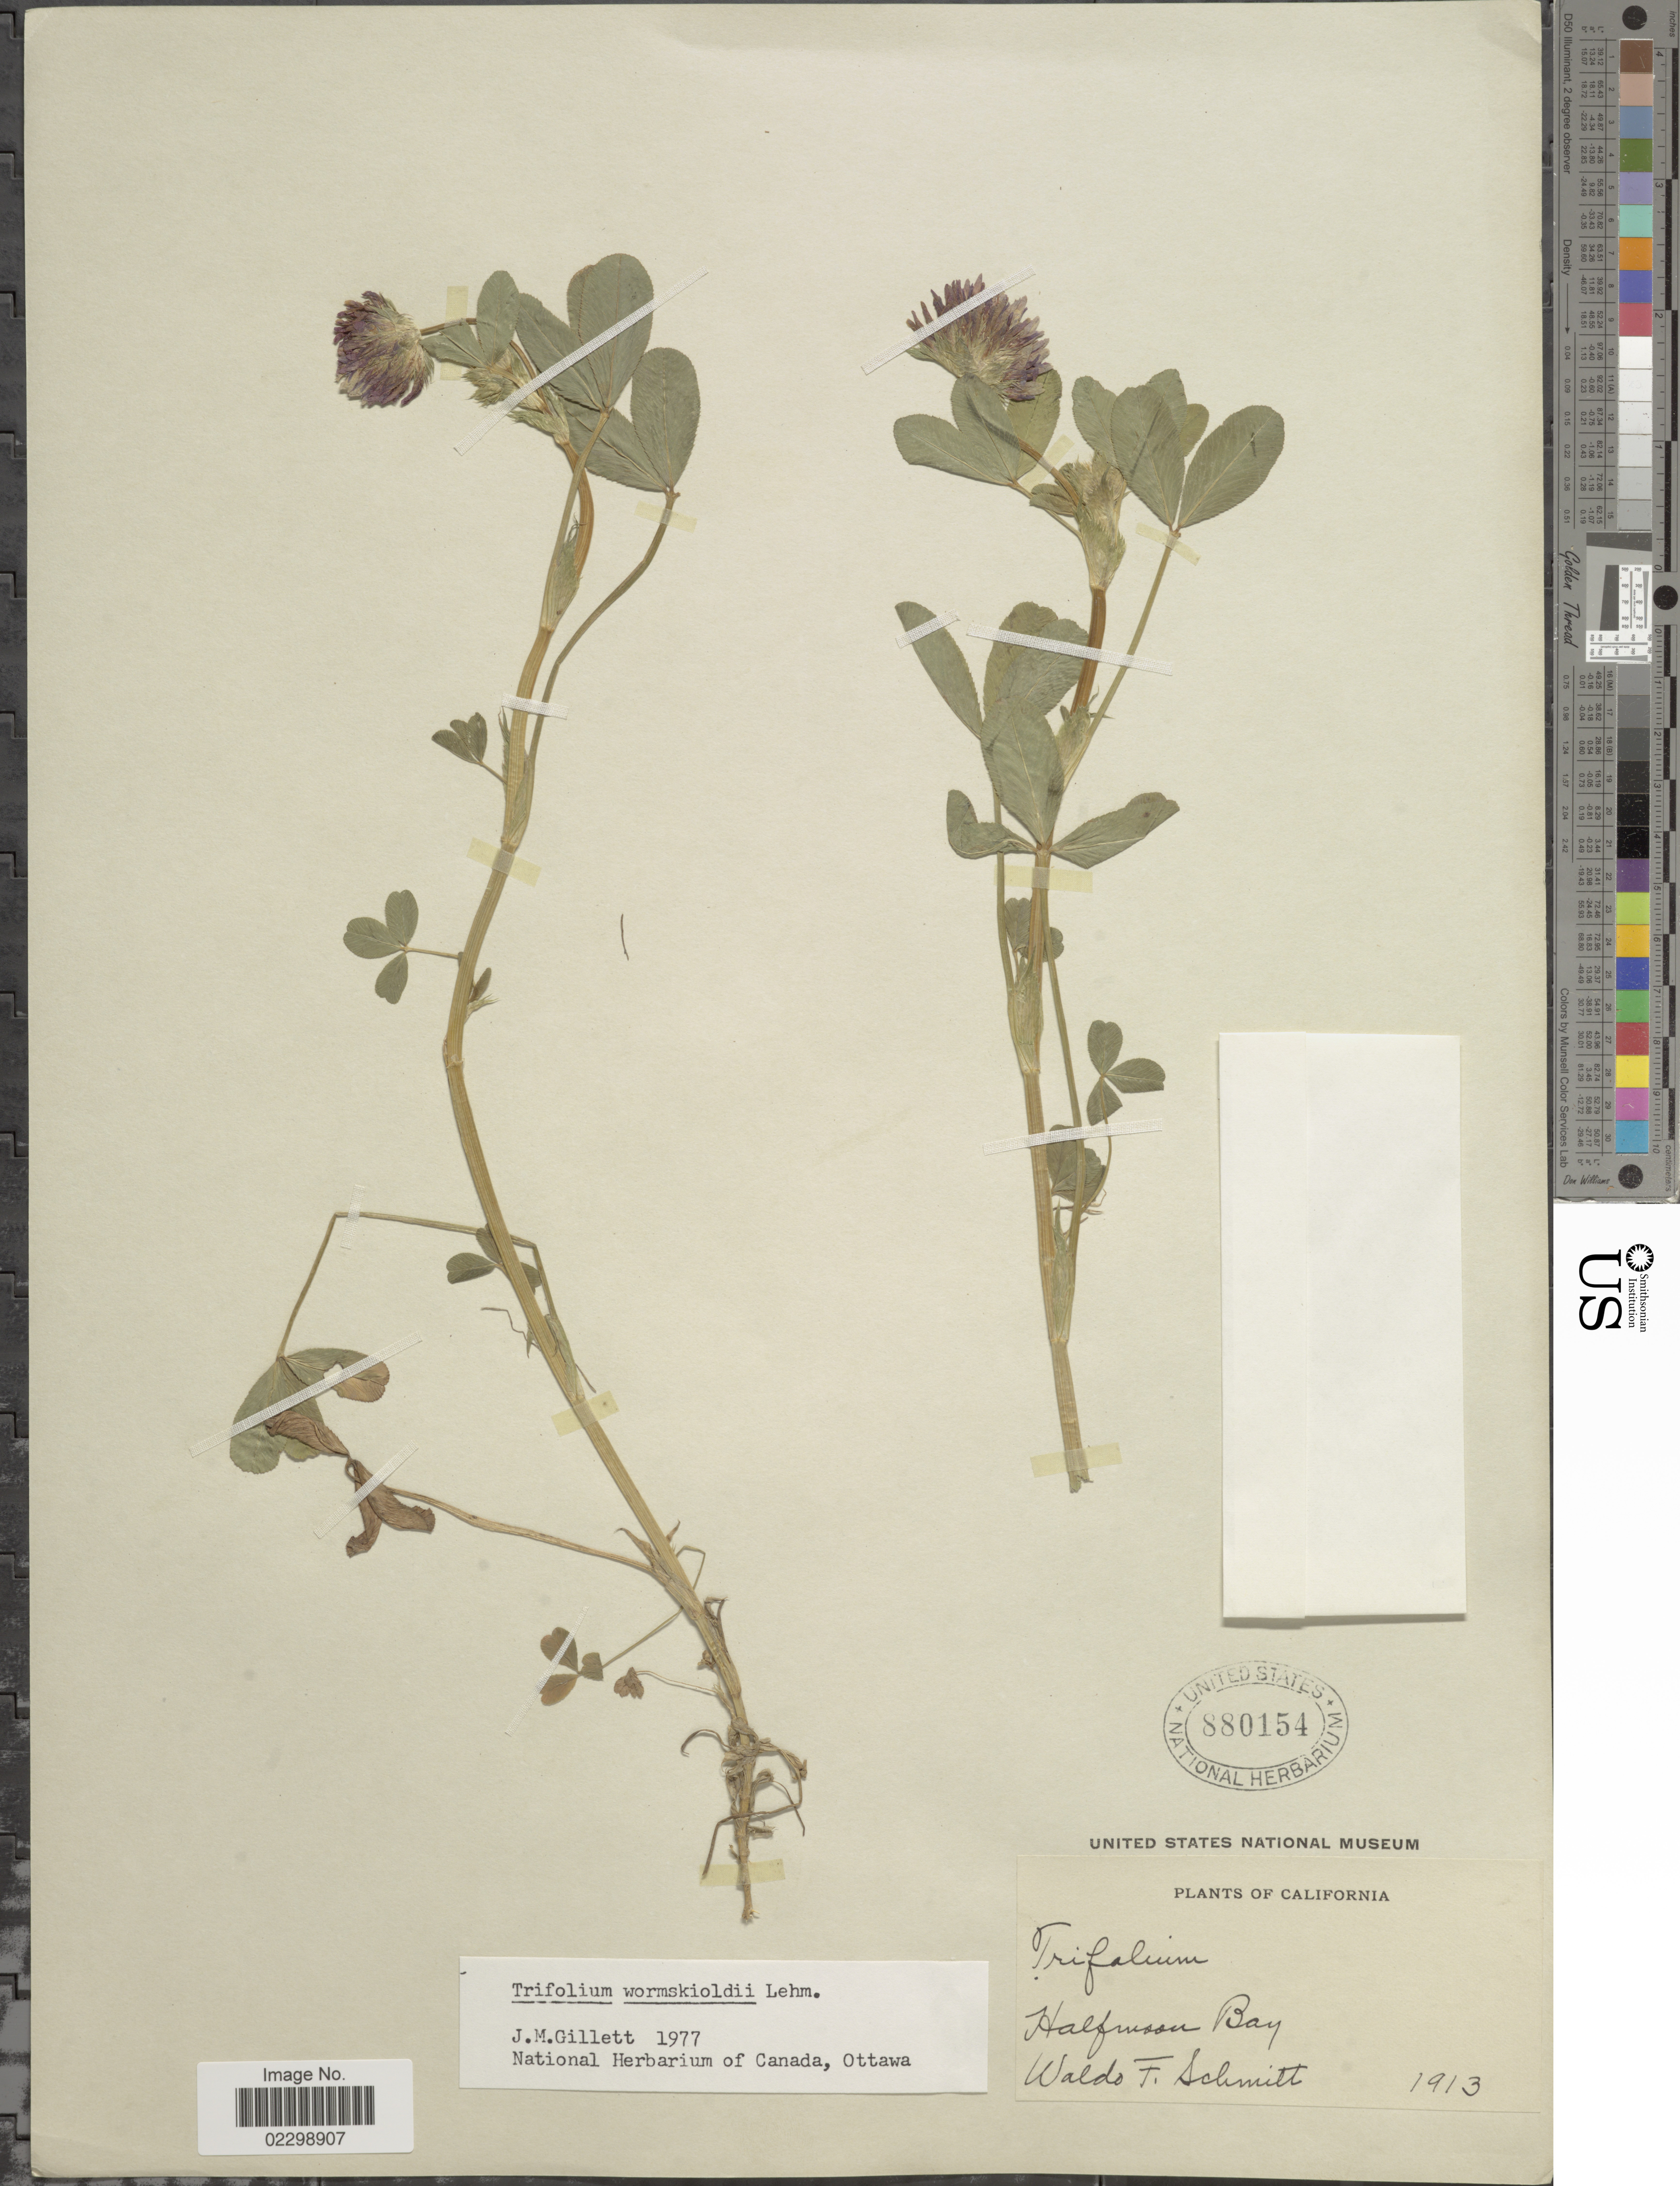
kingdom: Plantae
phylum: Tracheophyta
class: Magnoliopsida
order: Fabales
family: Fabaceae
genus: Trifolium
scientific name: Trifolium wormskioldii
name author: Lehm.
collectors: W. L. Schmitt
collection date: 1913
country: United States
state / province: California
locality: Halfmoon Bay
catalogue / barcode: US 880154